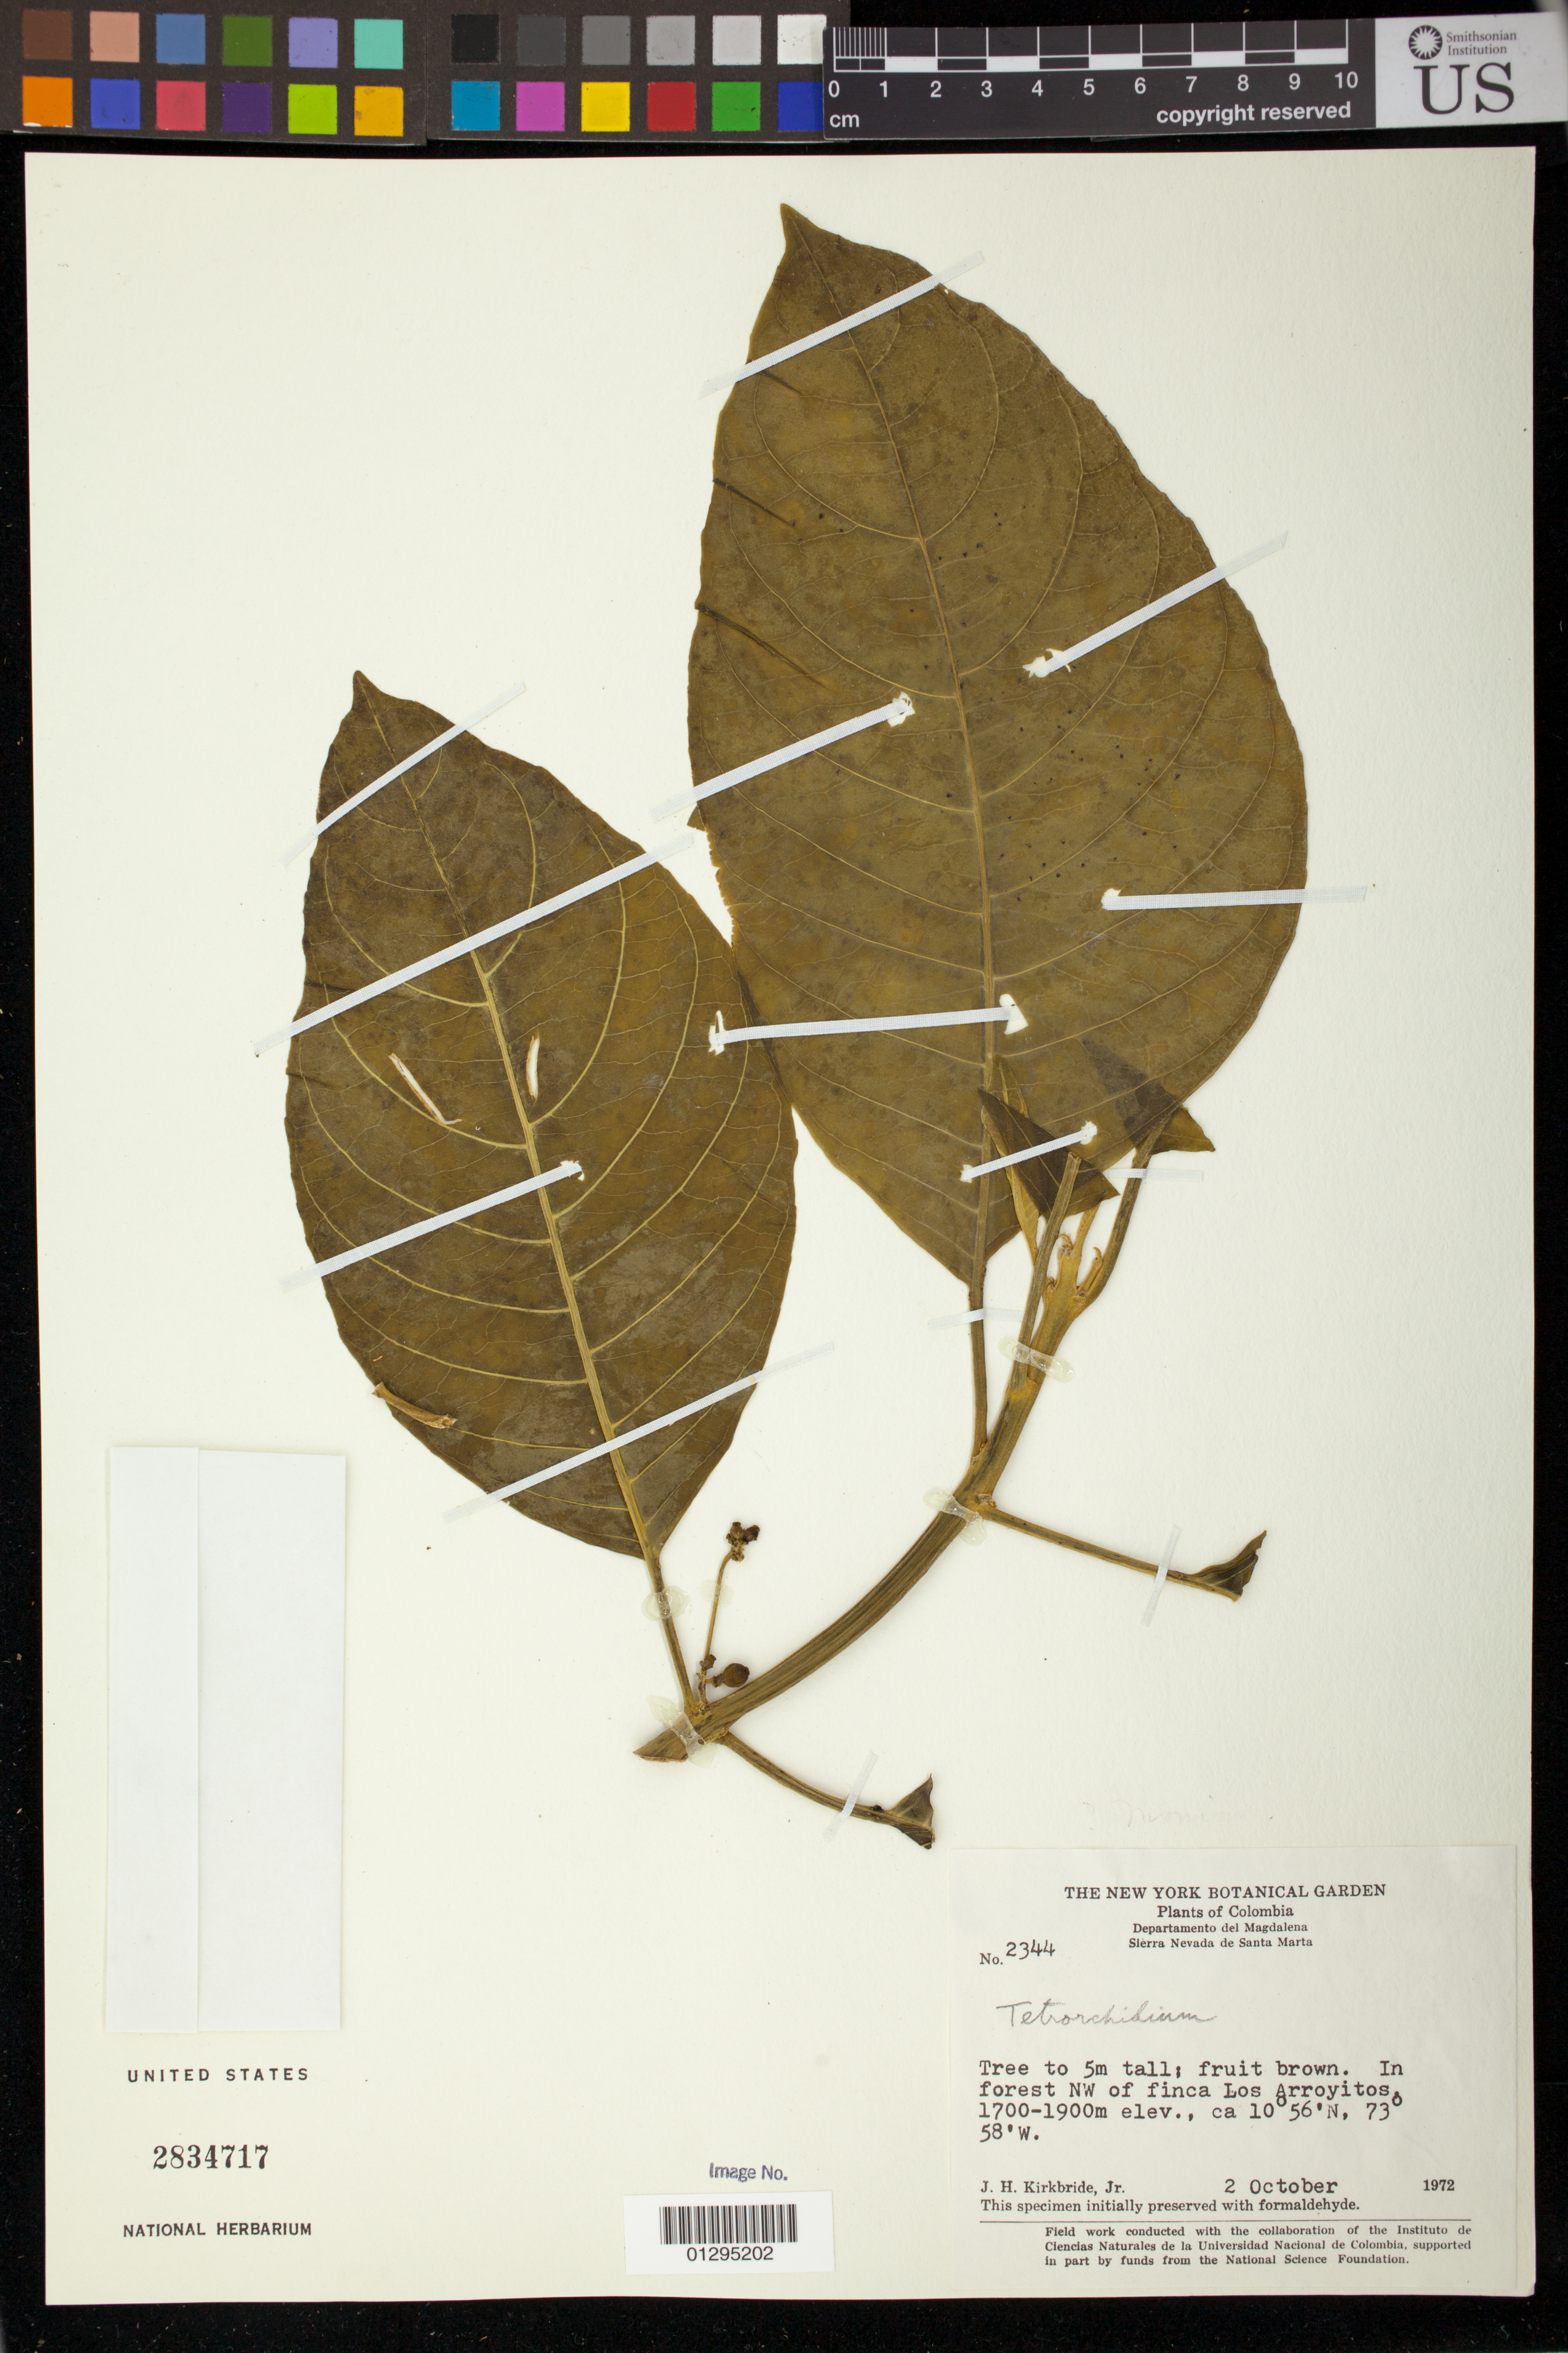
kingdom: Plantae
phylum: Tracheophyta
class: Magnoliopsida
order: Malpighiales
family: Euphorbiaceae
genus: Tetrorchidium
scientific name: Tetrorchidium sp.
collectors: J. H. Kirkbride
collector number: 2344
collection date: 1972-10-02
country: Colombia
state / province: Magdalena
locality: Sierra Nevada de Santa Marta, In forest NW of finca Los Arroyitos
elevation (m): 1700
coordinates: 10°56'N, 73°58'W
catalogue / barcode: US 2834717